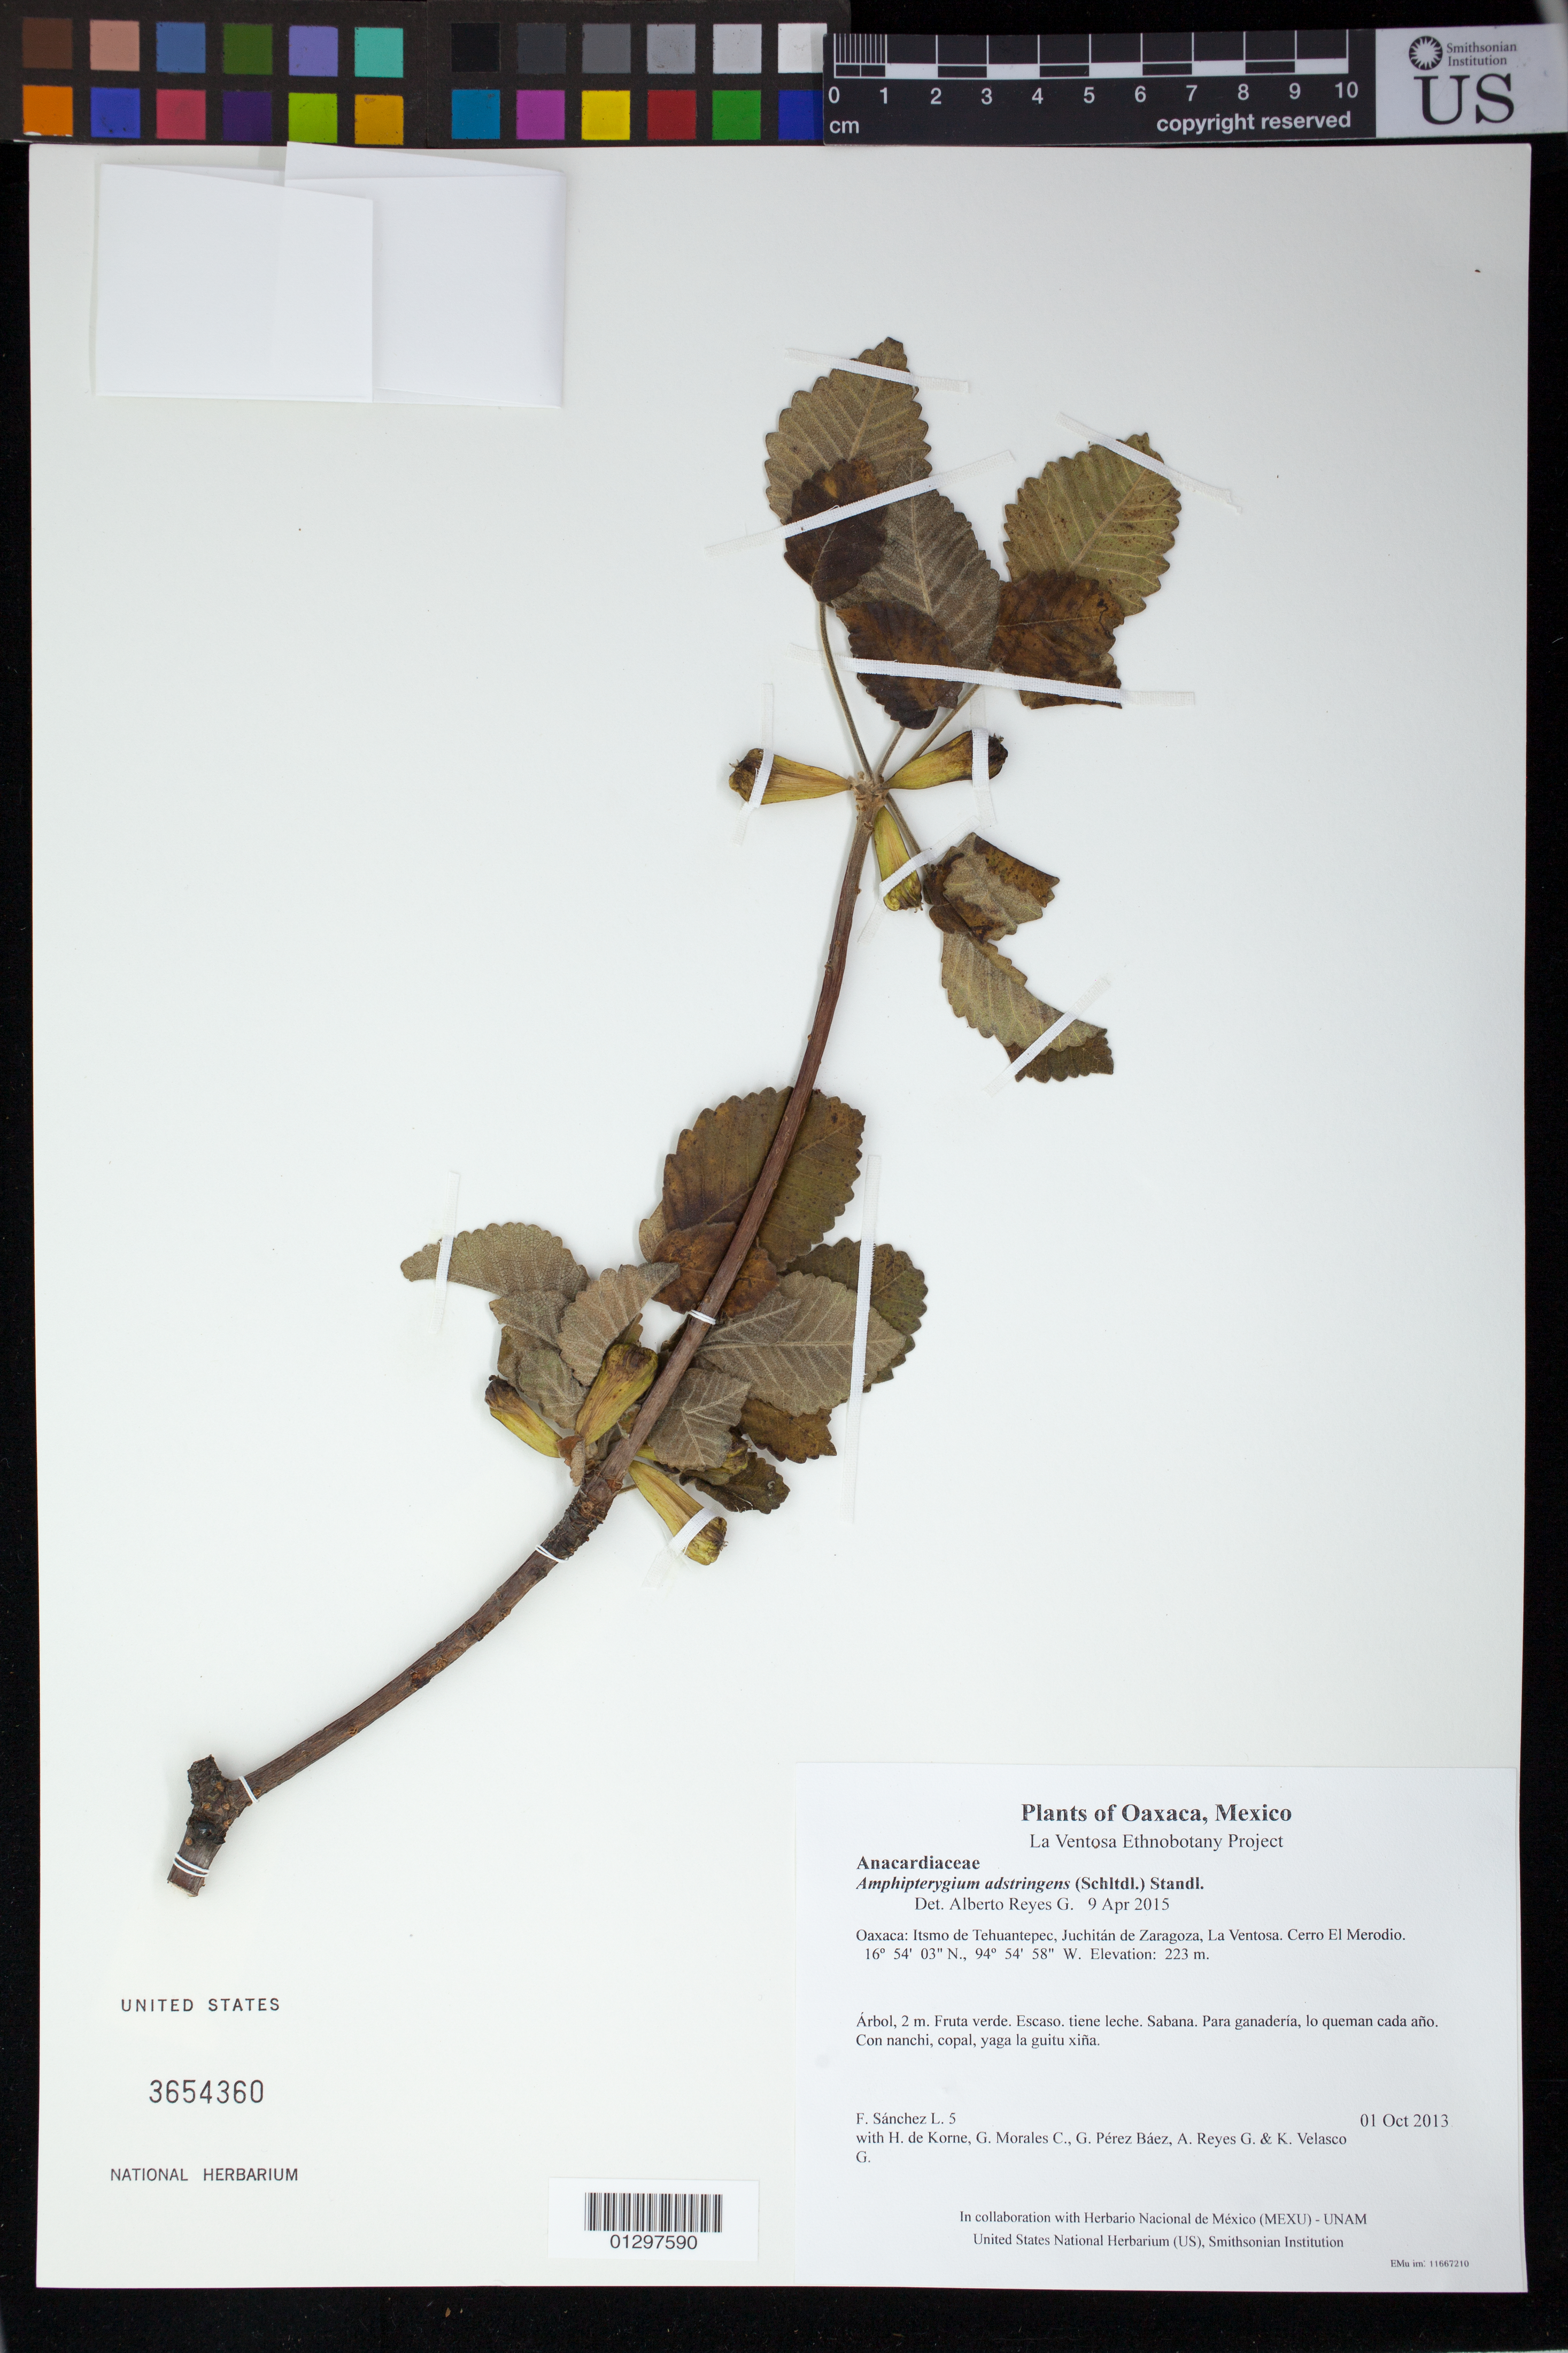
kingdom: Plantae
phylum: Tracheophyta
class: Magnoliopsida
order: Sapindales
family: Anacardiaceae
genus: Amphipterygium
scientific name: Amphipterygium adstringens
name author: (Schltdl.) Schiede ex Standl.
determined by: Reyes García, A.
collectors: F. Sánchez L., H. de Korne, G. Morales C., G. Pérez Báez, A. Reyes G. & K. Velasco G.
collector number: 5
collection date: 2013-10-01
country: Mexico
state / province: Oaxaca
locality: Itsmo de Tehuantepec, Juchitán de Zaragoza, La Ventosa. Cerro El Merodio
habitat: Sabana. Para ganadería, lo queman cada año.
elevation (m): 223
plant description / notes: MEXU, SERO, US; Yaga. 2 m. Cuaananaxhi naga'. Huaxie'.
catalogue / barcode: US 3654360